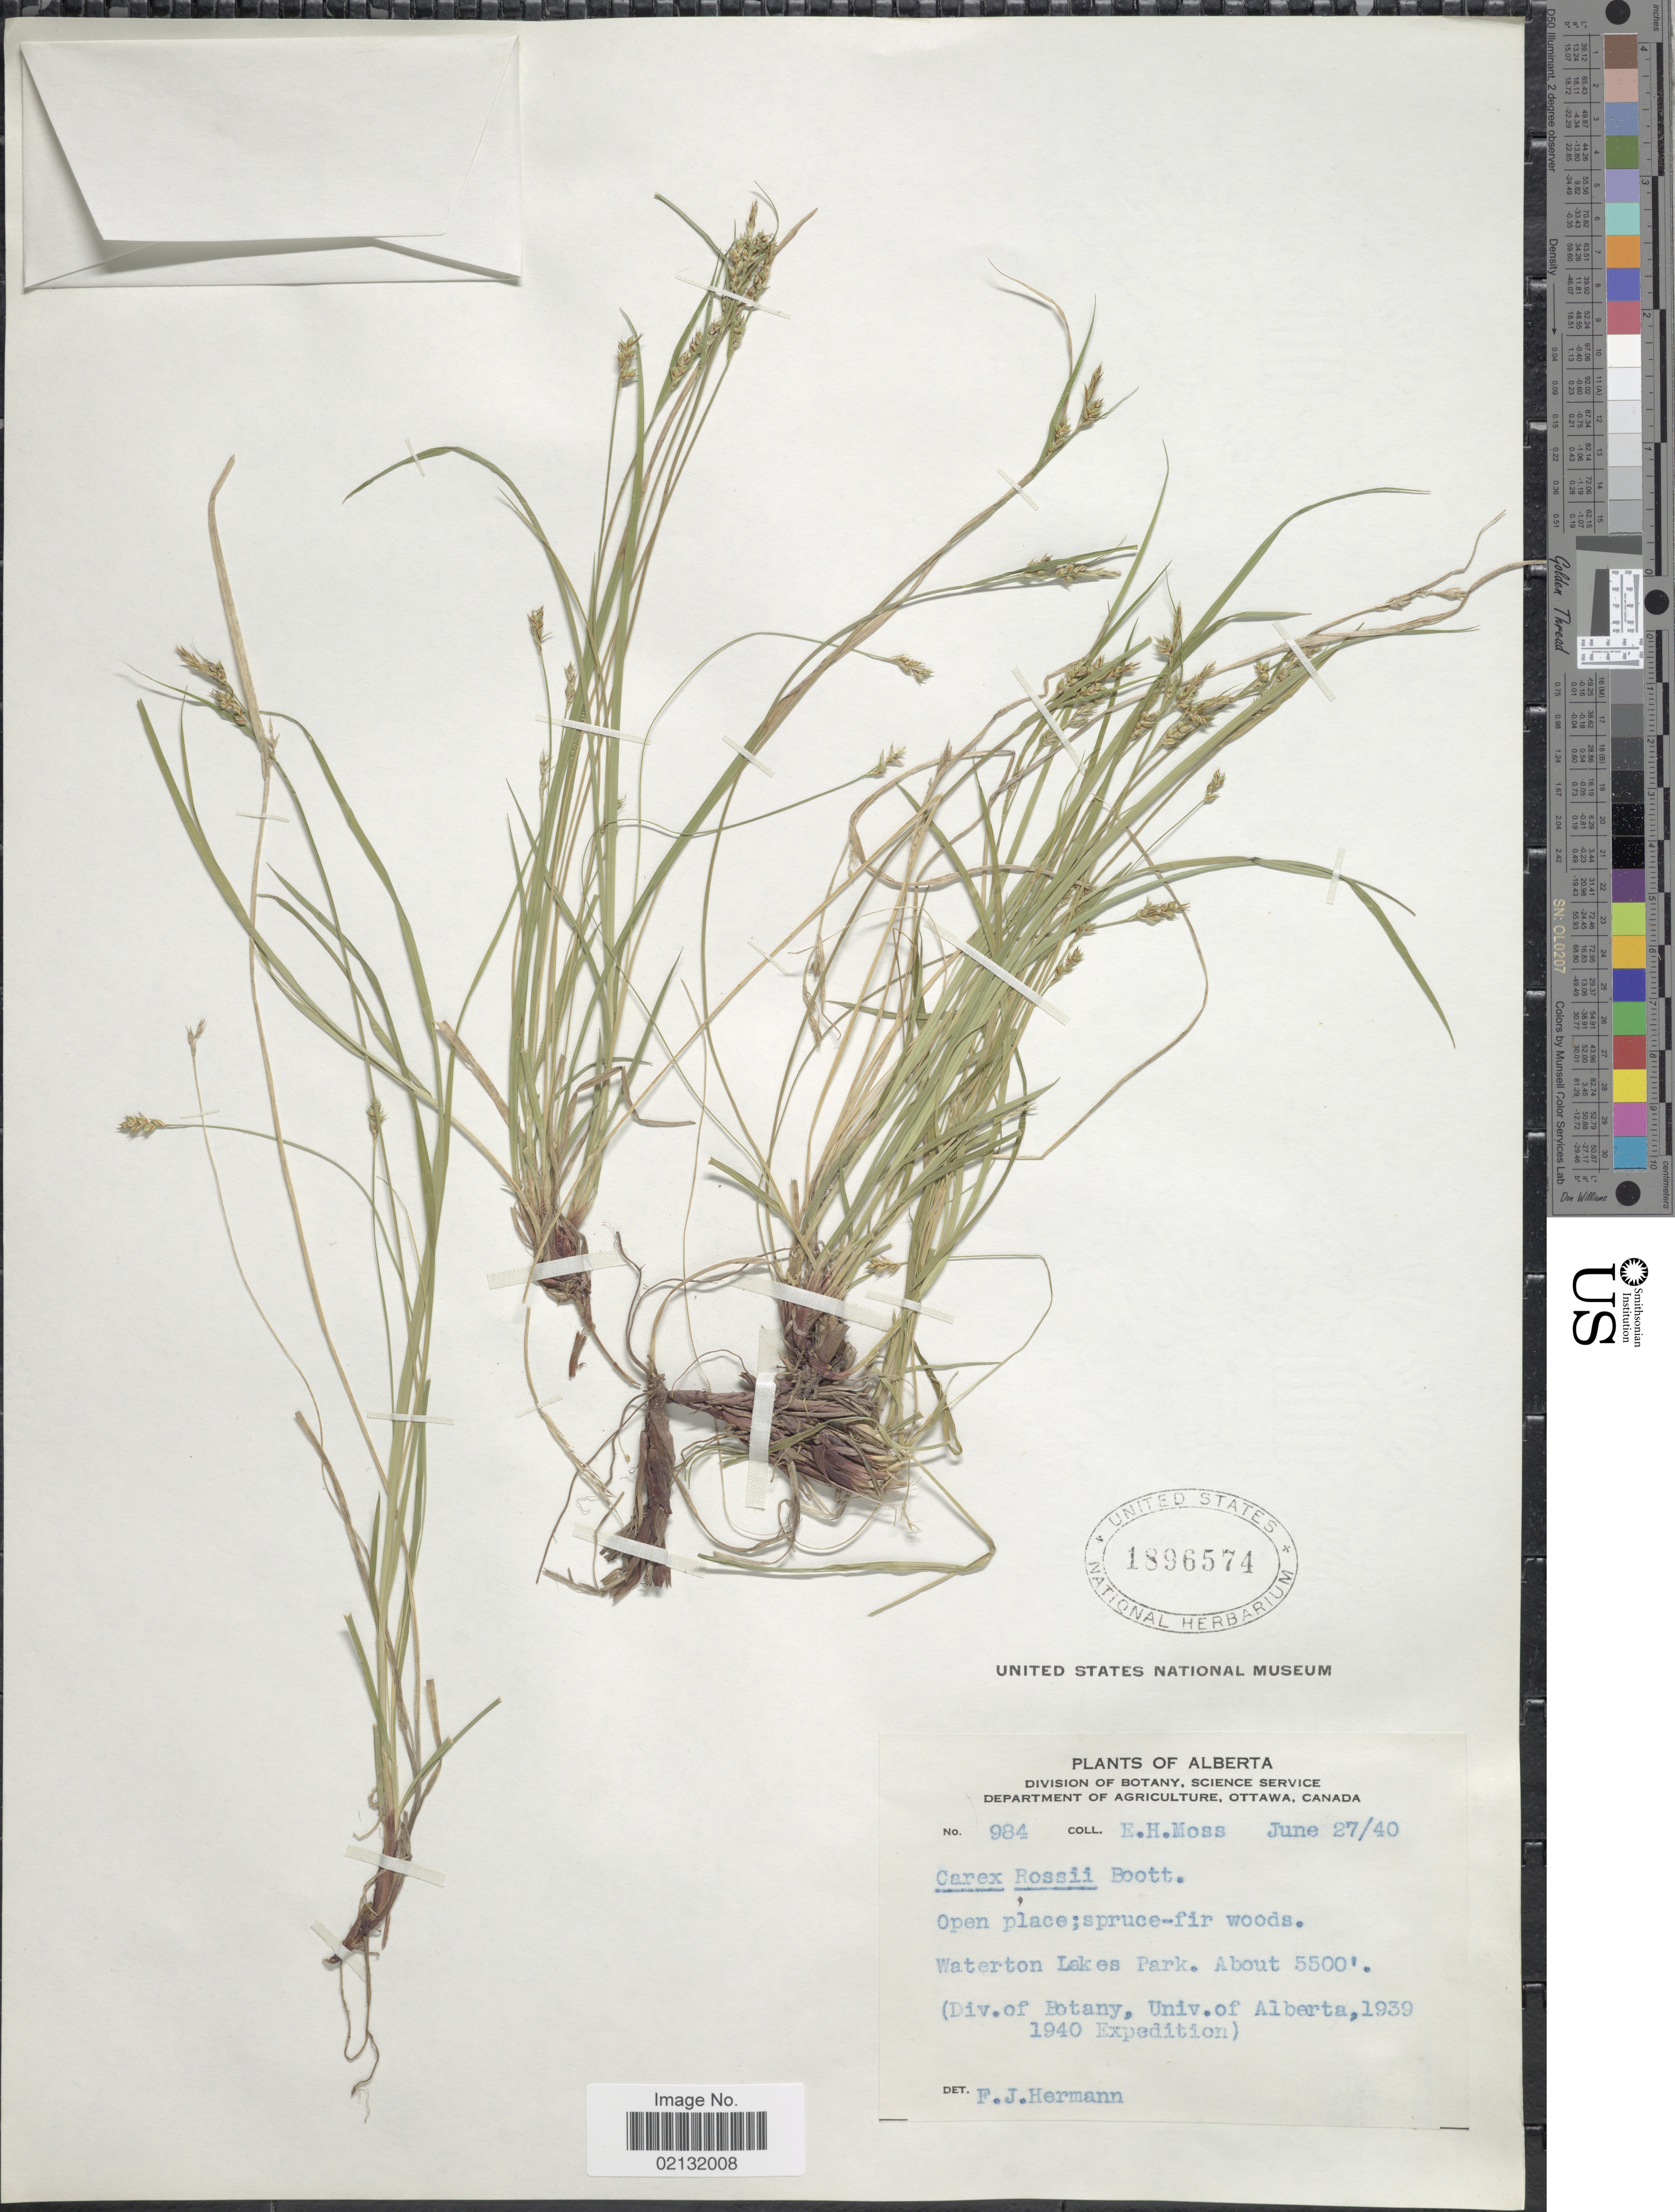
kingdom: Plantae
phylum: Tracheophyta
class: Liliopsida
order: Poales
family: Cyperaceae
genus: Carex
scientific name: Carex rossii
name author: Boott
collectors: E. Moss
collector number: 984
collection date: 1940-06-24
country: Canada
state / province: Alberta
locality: Alberta. Waterton Lakes Park.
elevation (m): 1676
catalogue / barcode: US 1896574